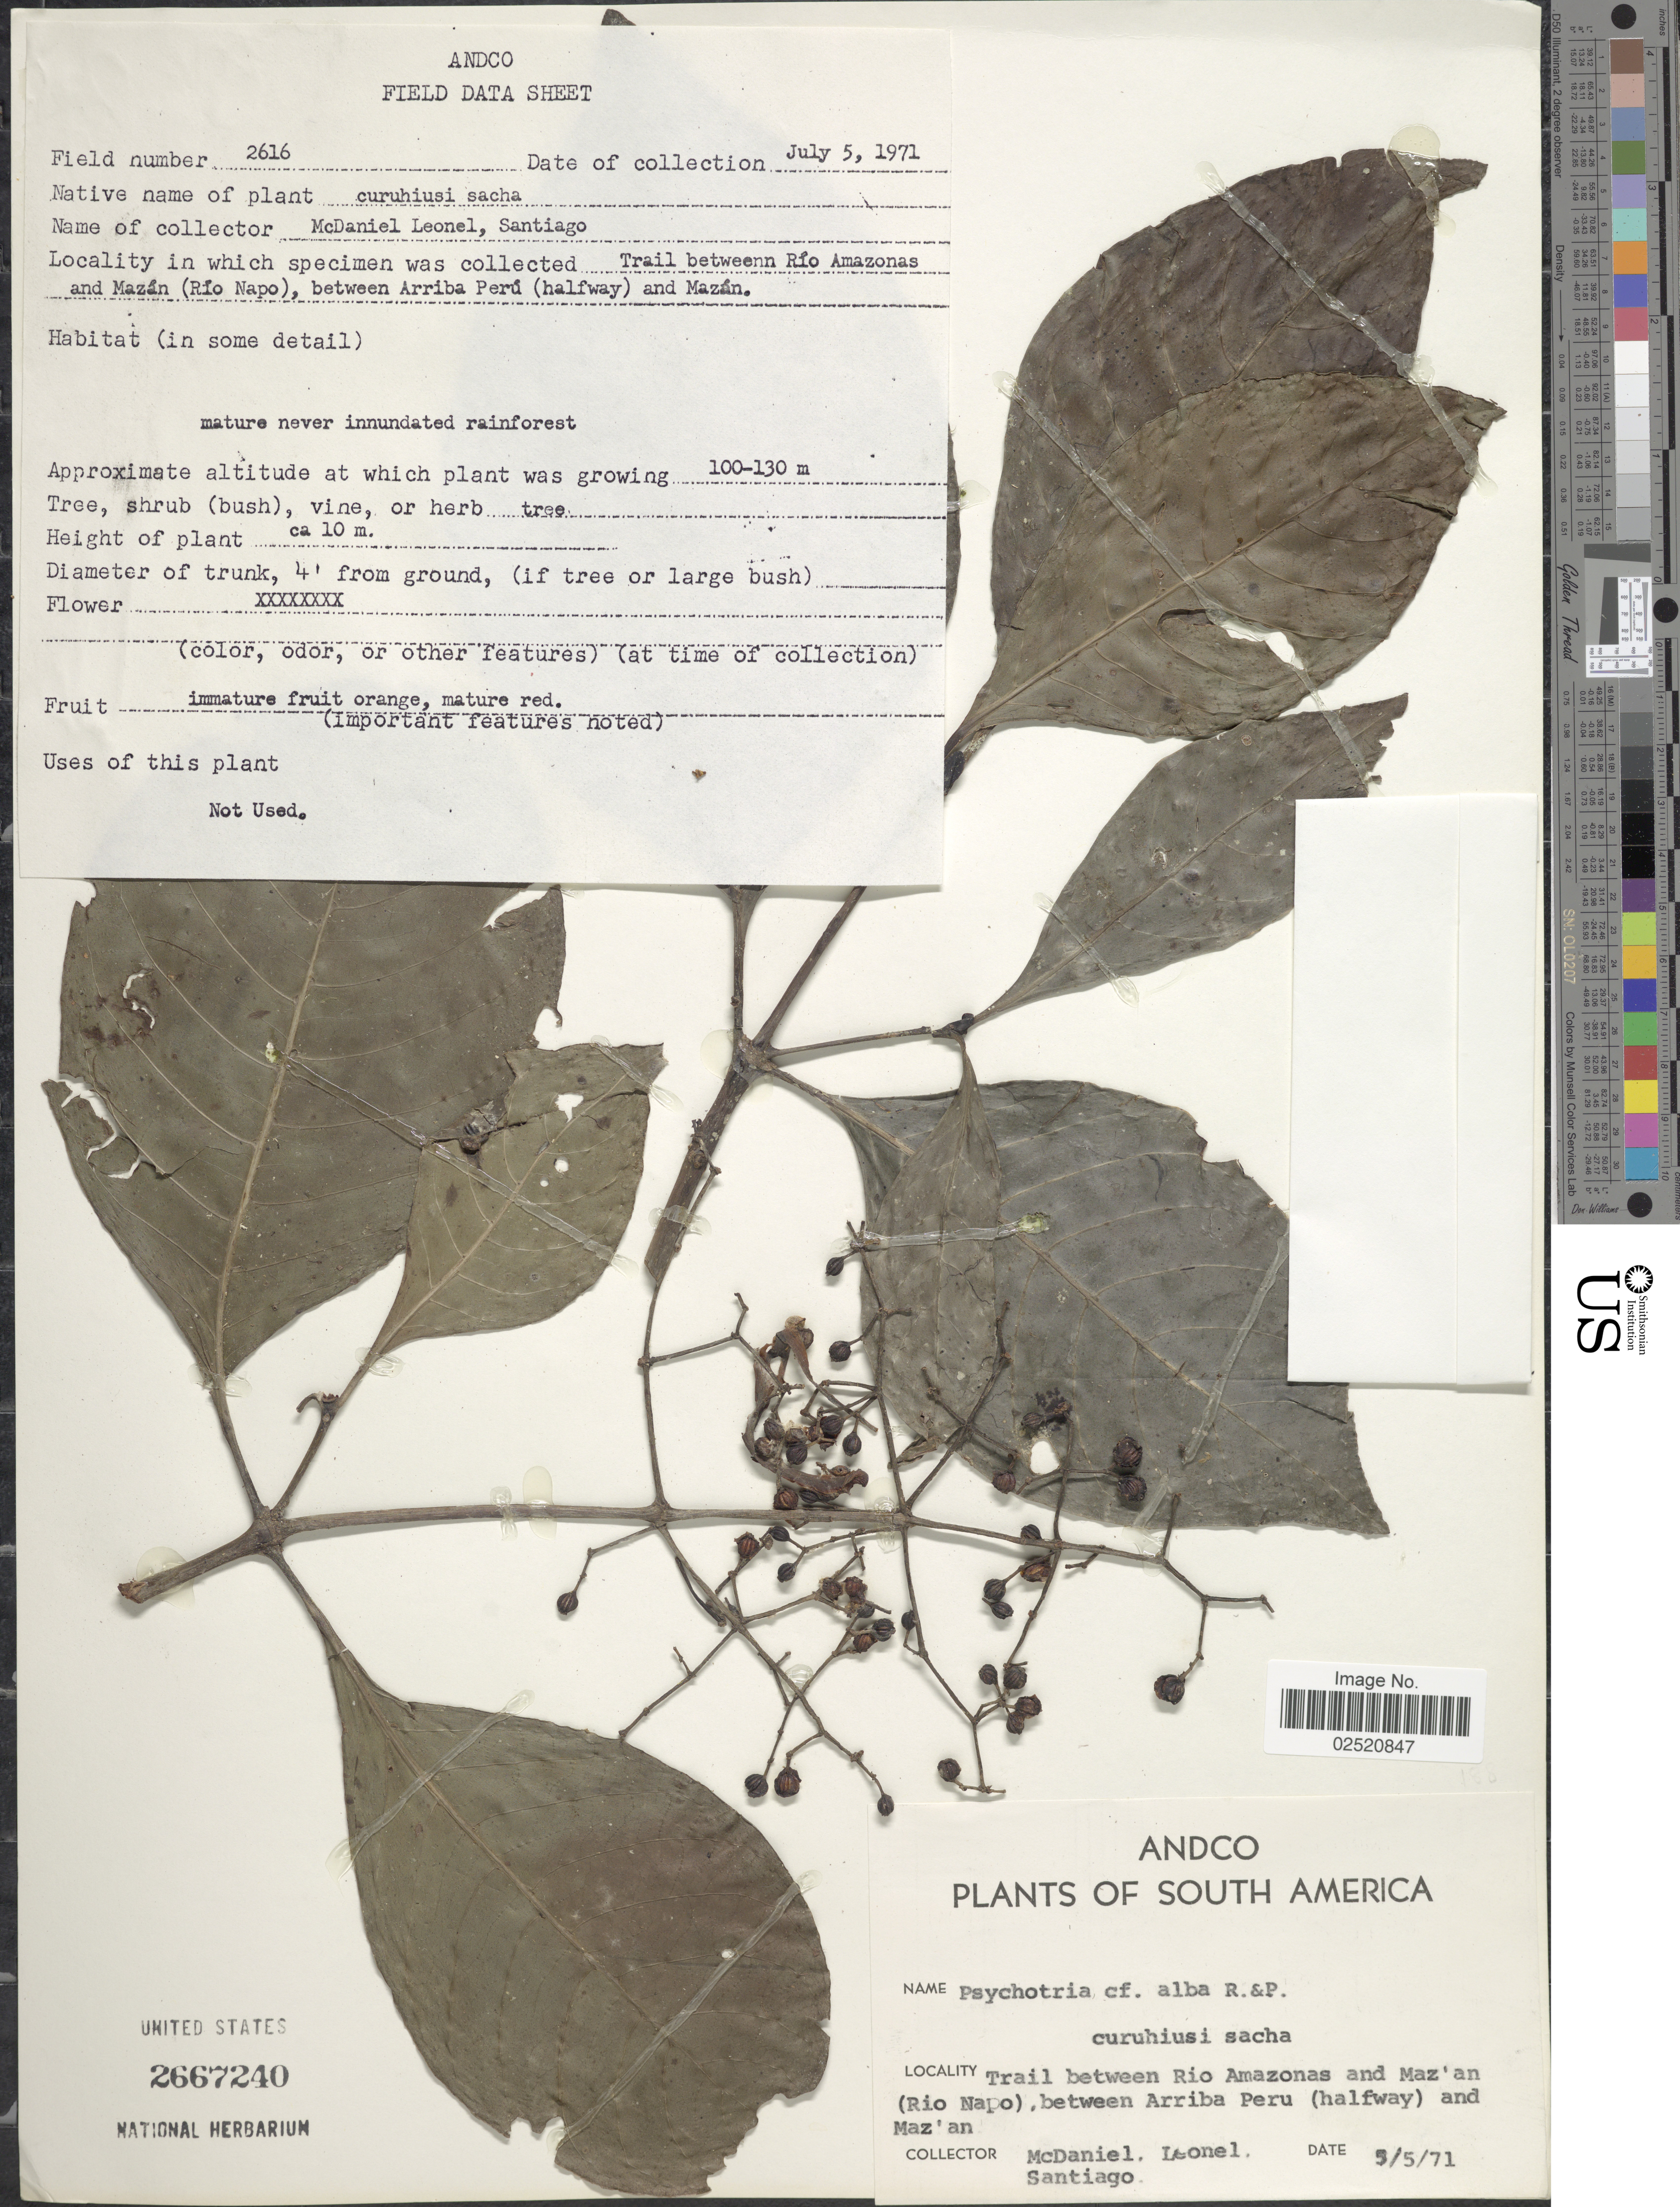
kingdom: Plantae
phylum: Tracheophyta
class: Magnoliopsida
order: Gentianales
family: Rubiaceae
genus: Psychotria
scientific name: Psychotria alba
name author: Ruiz & Pav.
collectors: M. Santiago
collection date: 1971-07-05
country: Peru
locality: Andco, South America, trail between Rio Amazonas and Maz'an (Rio Napo) between Arriba Peru (halfway) and Mazan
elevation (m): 100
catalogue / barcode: US 2667240